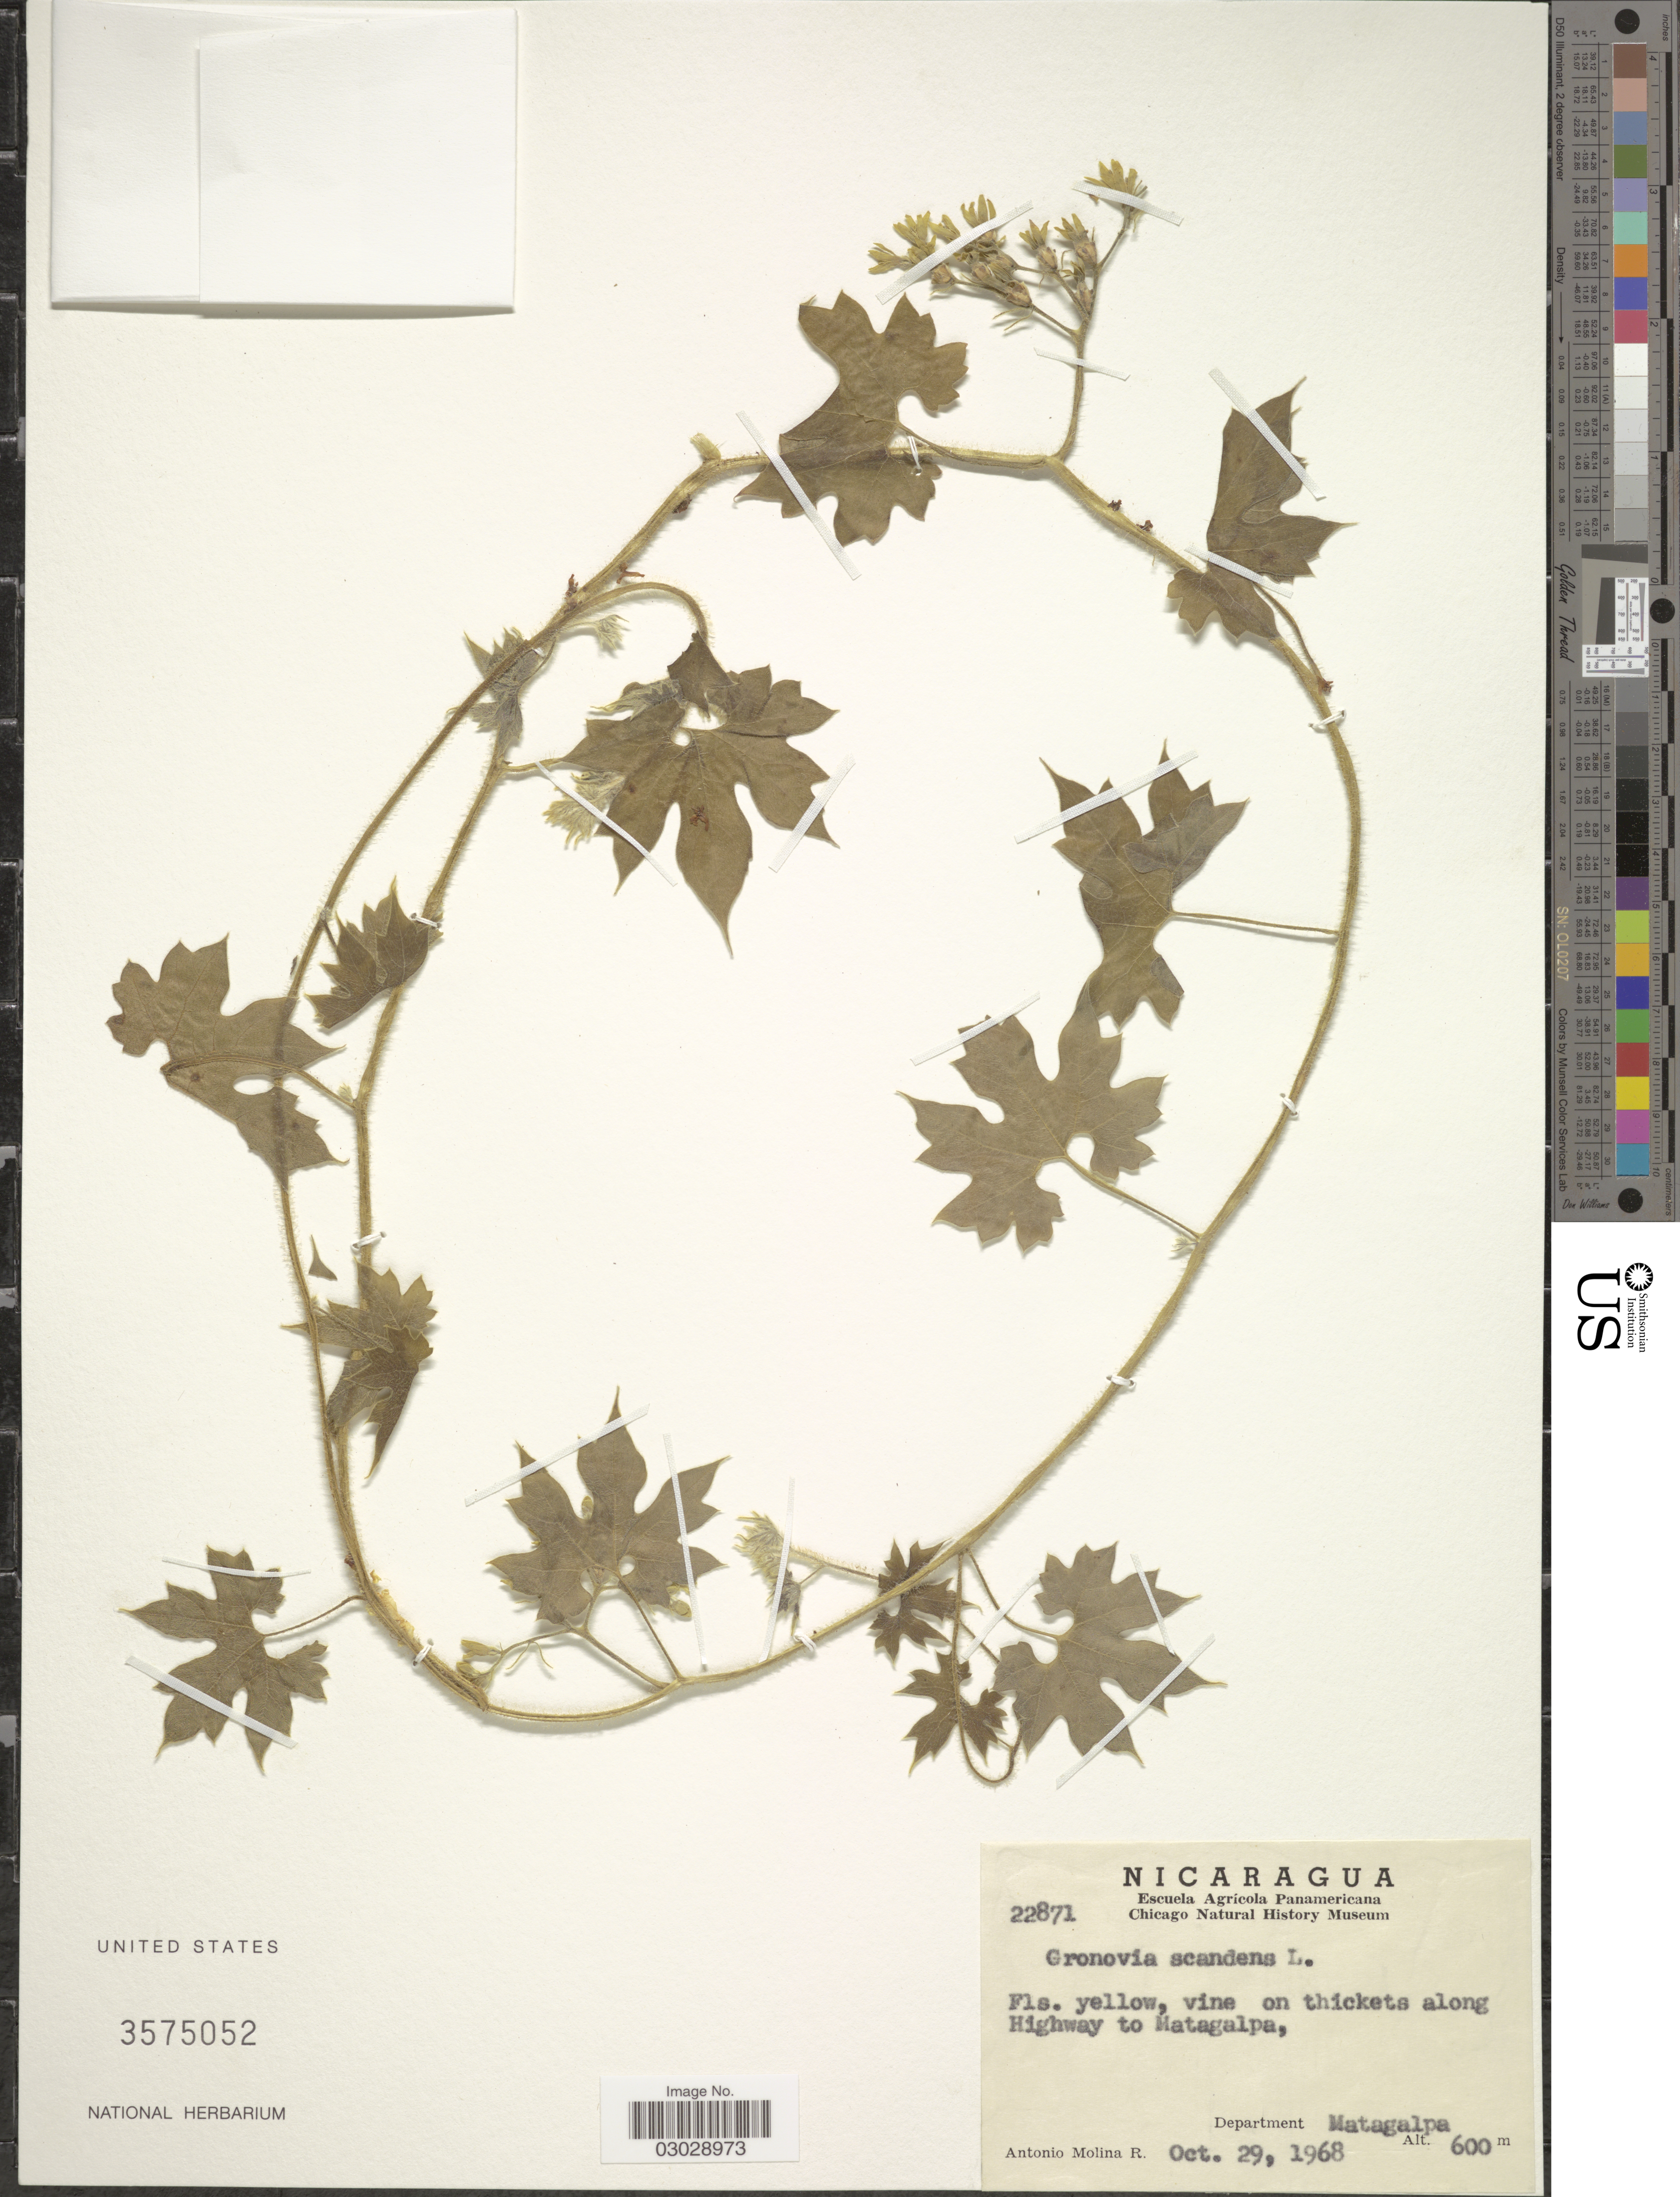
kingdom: Plantae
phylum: Tracheophyta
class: Magnoliopsida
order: Cornales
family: Loasaceae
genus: Gronovia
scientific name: Gronovia scandens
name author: L.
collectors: A. Molina R.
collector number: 22871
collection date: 1968-10-29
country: Nicaragua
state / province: Matagalpa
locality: Along Highway to Matagalpa, Department Matagalpa.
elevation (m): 600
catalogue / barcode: US 3575052